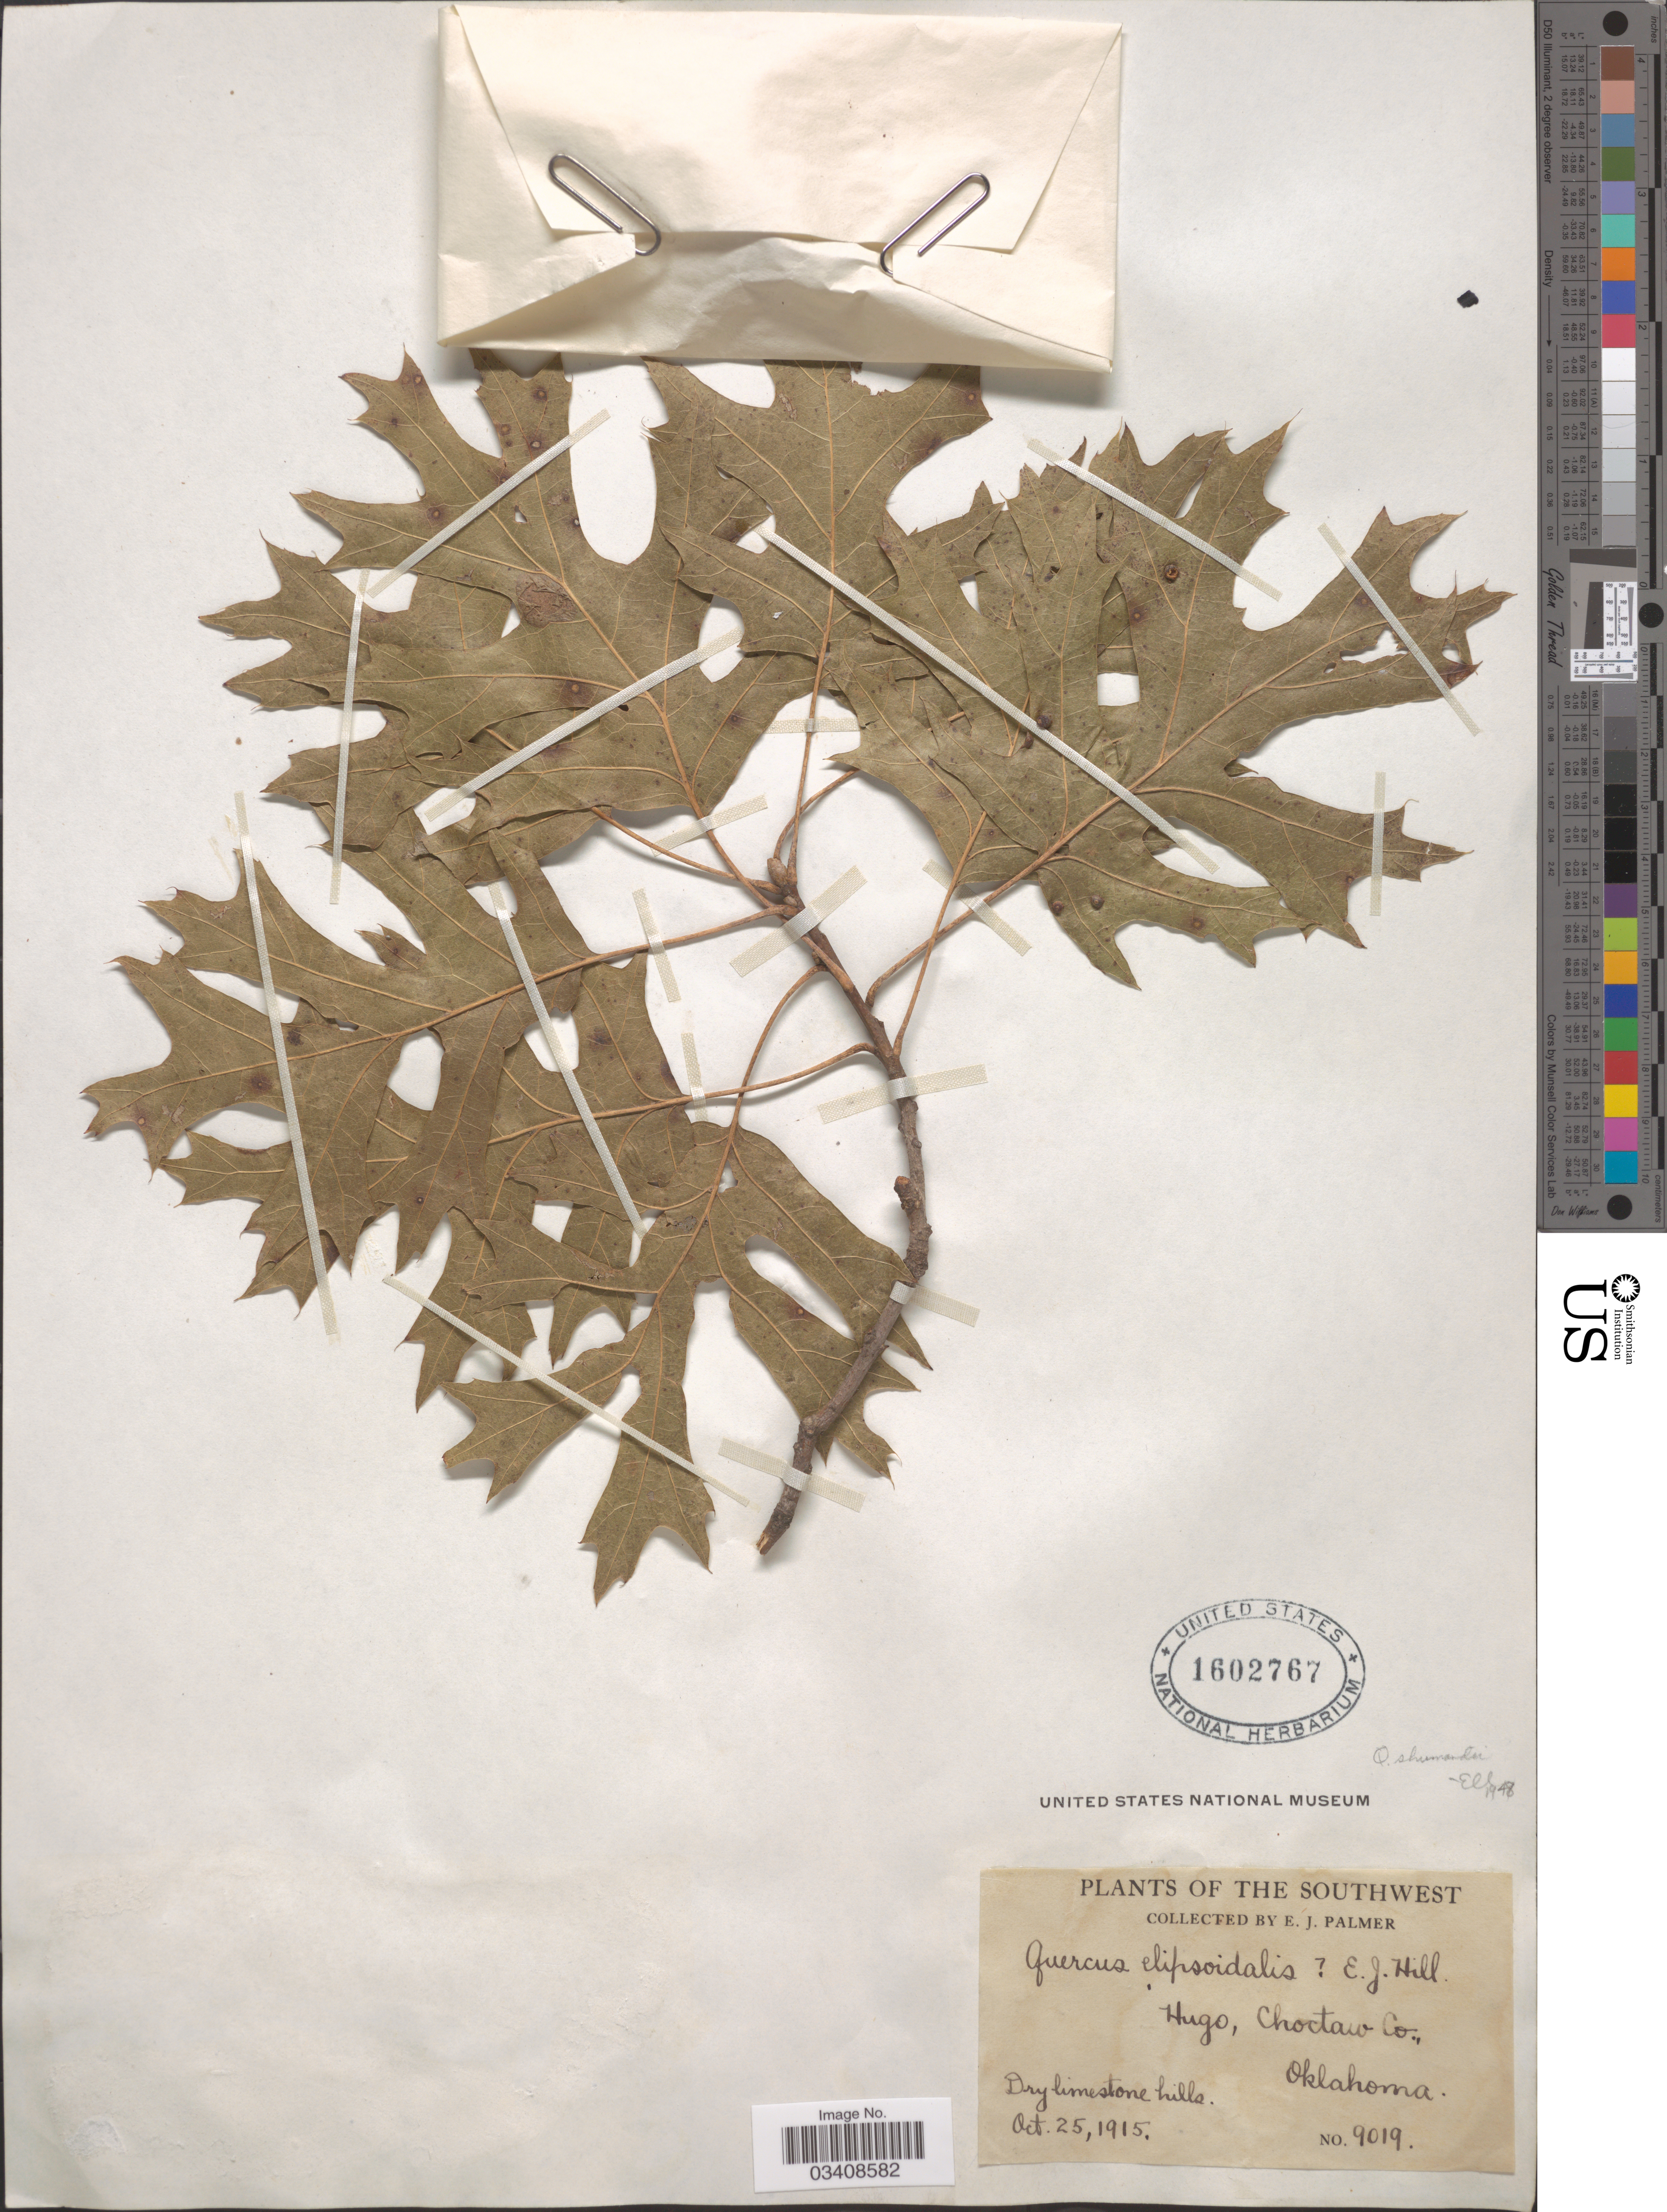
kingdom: Plantae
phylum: Tracheophyta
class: Magnoliopsida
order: Fagales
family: Fagaceae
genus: Quercus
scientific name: Quercus shumardii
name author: Buckley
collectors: E. J. Palmer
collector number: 9019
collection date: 1915-10-25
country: United States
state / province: Oklahoma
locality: The Southwest. Hugo, Choctaw Co.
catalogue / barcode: US 1602767